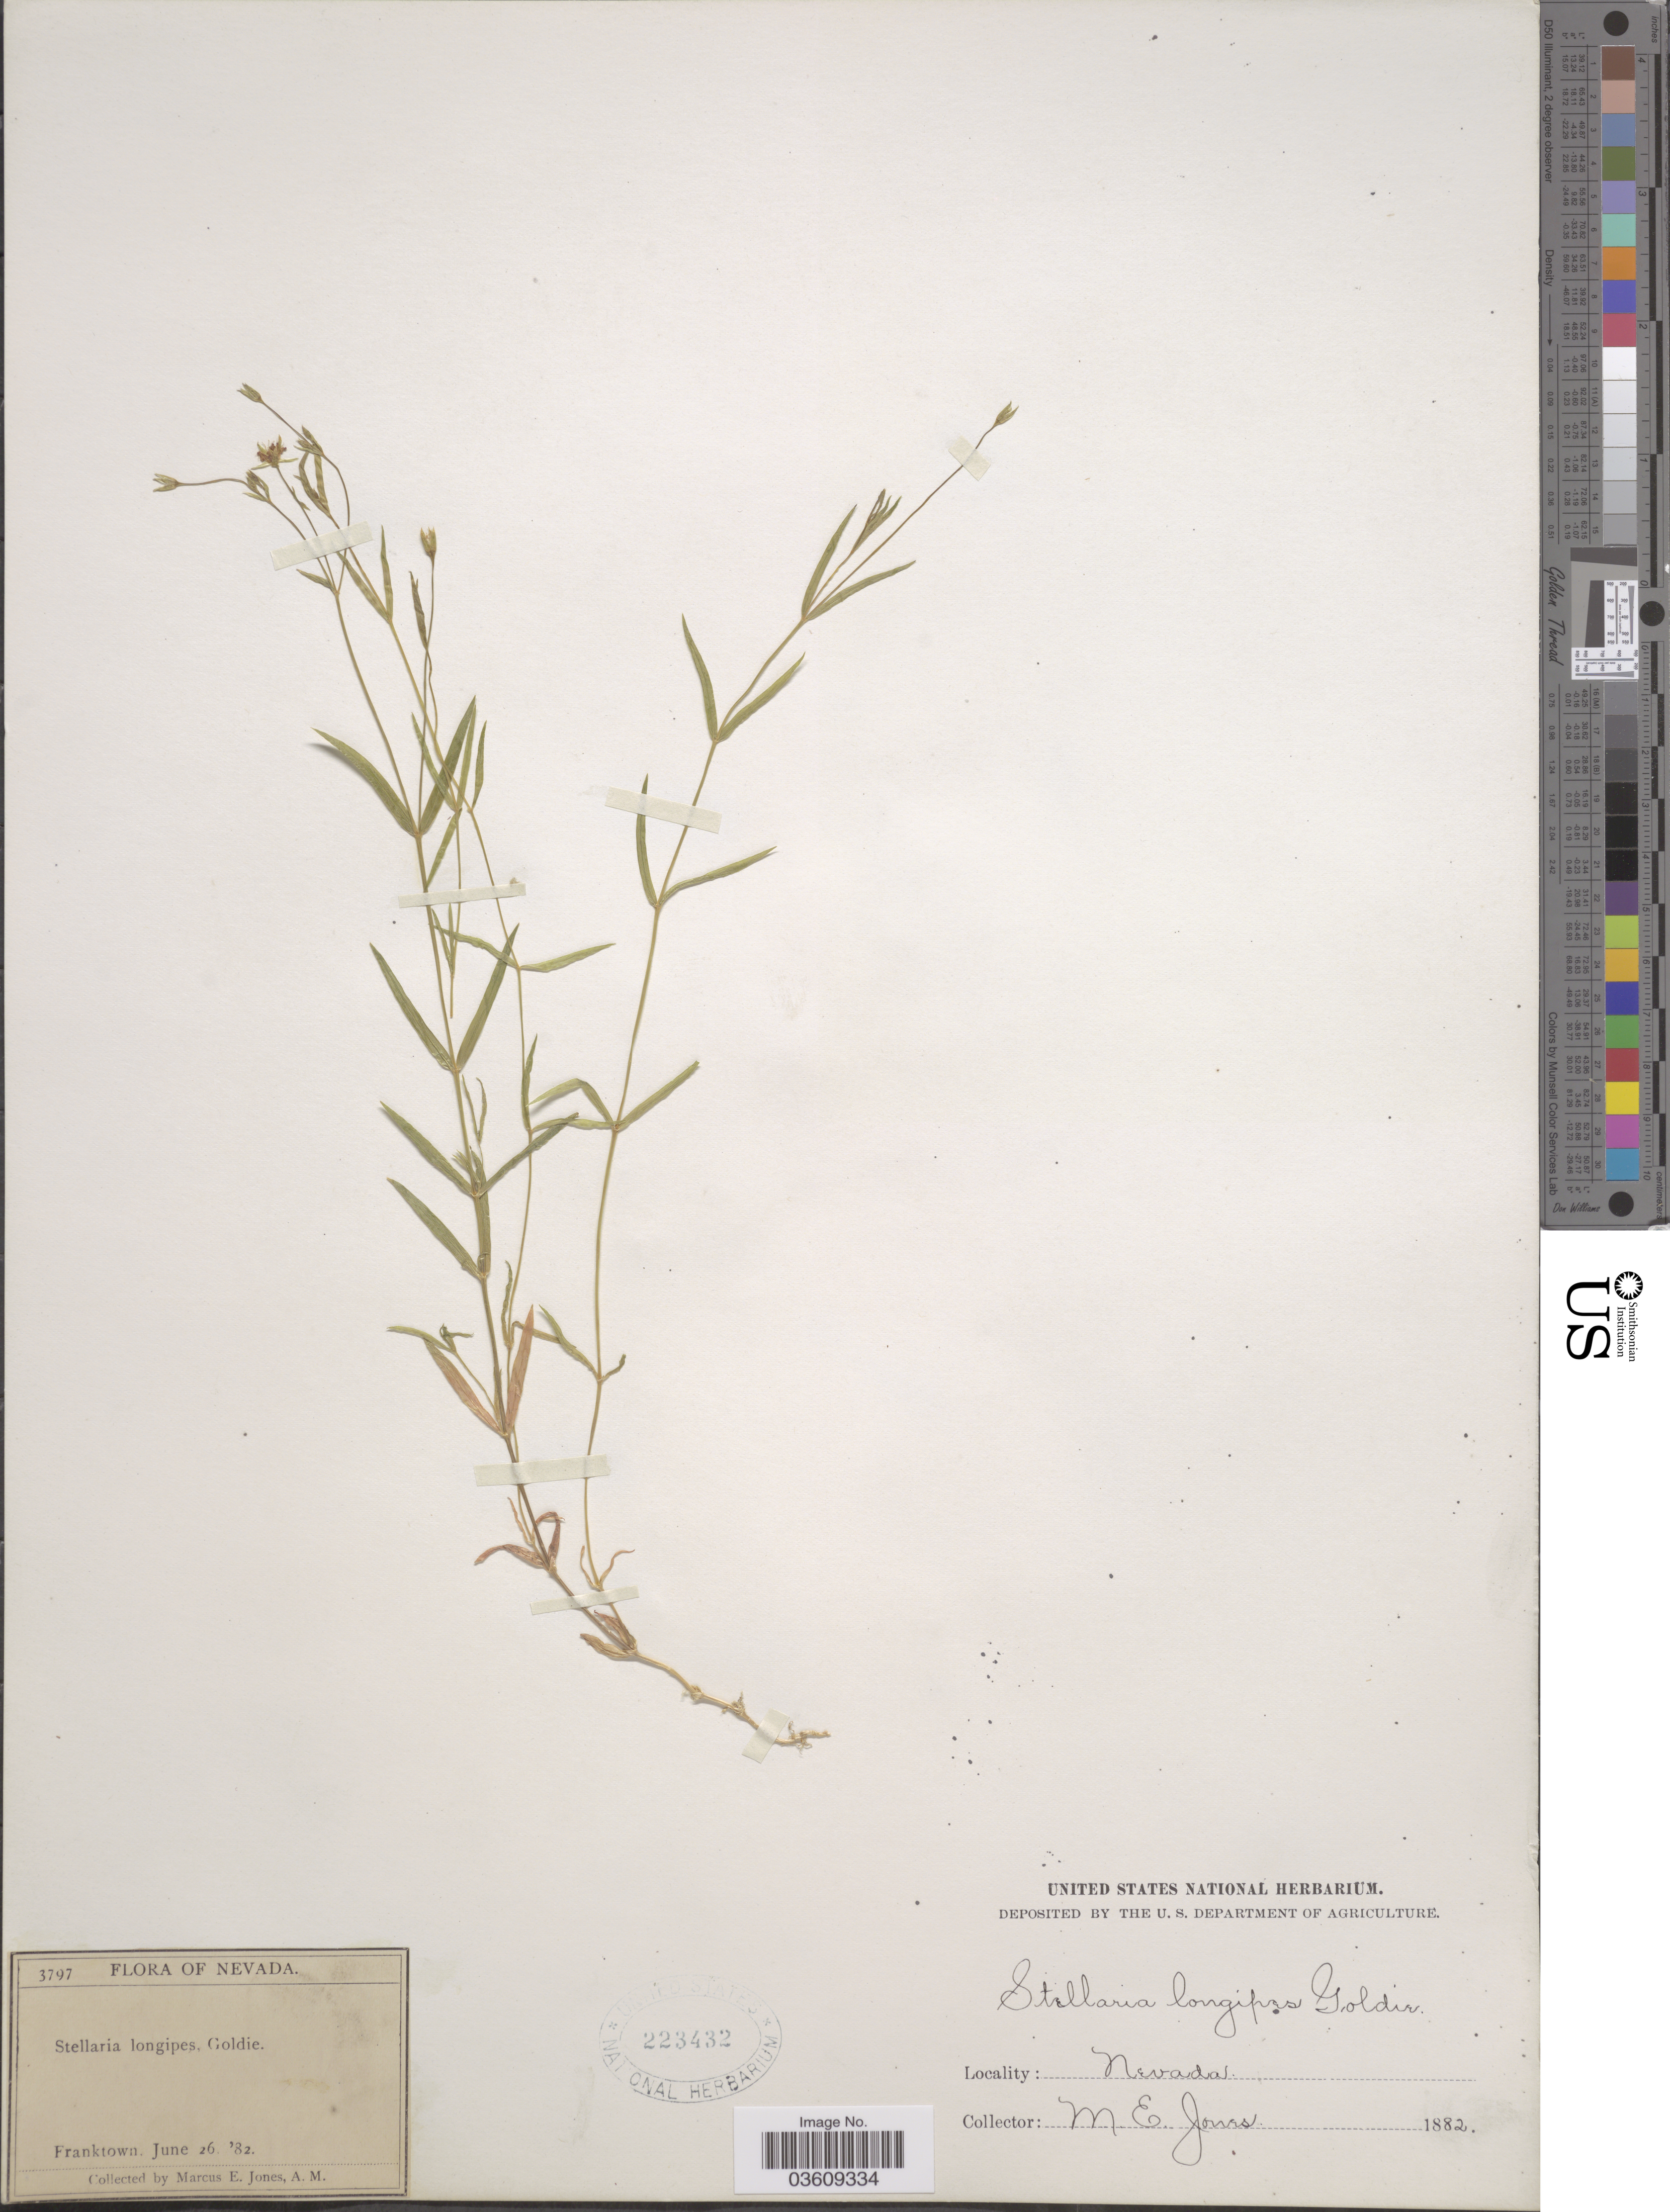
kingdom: Plantae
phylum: Tracheophyta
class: Magnoliopsida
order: Caryophyllales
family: Caryophyllaceae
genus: Stellaria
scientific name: Stellaria strictiflora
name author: J.M. Macoun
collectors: M. E. Jones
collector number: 3797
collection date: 1882-06-26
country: United States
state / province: Nevada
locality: Franktown.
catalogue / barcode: US 223432